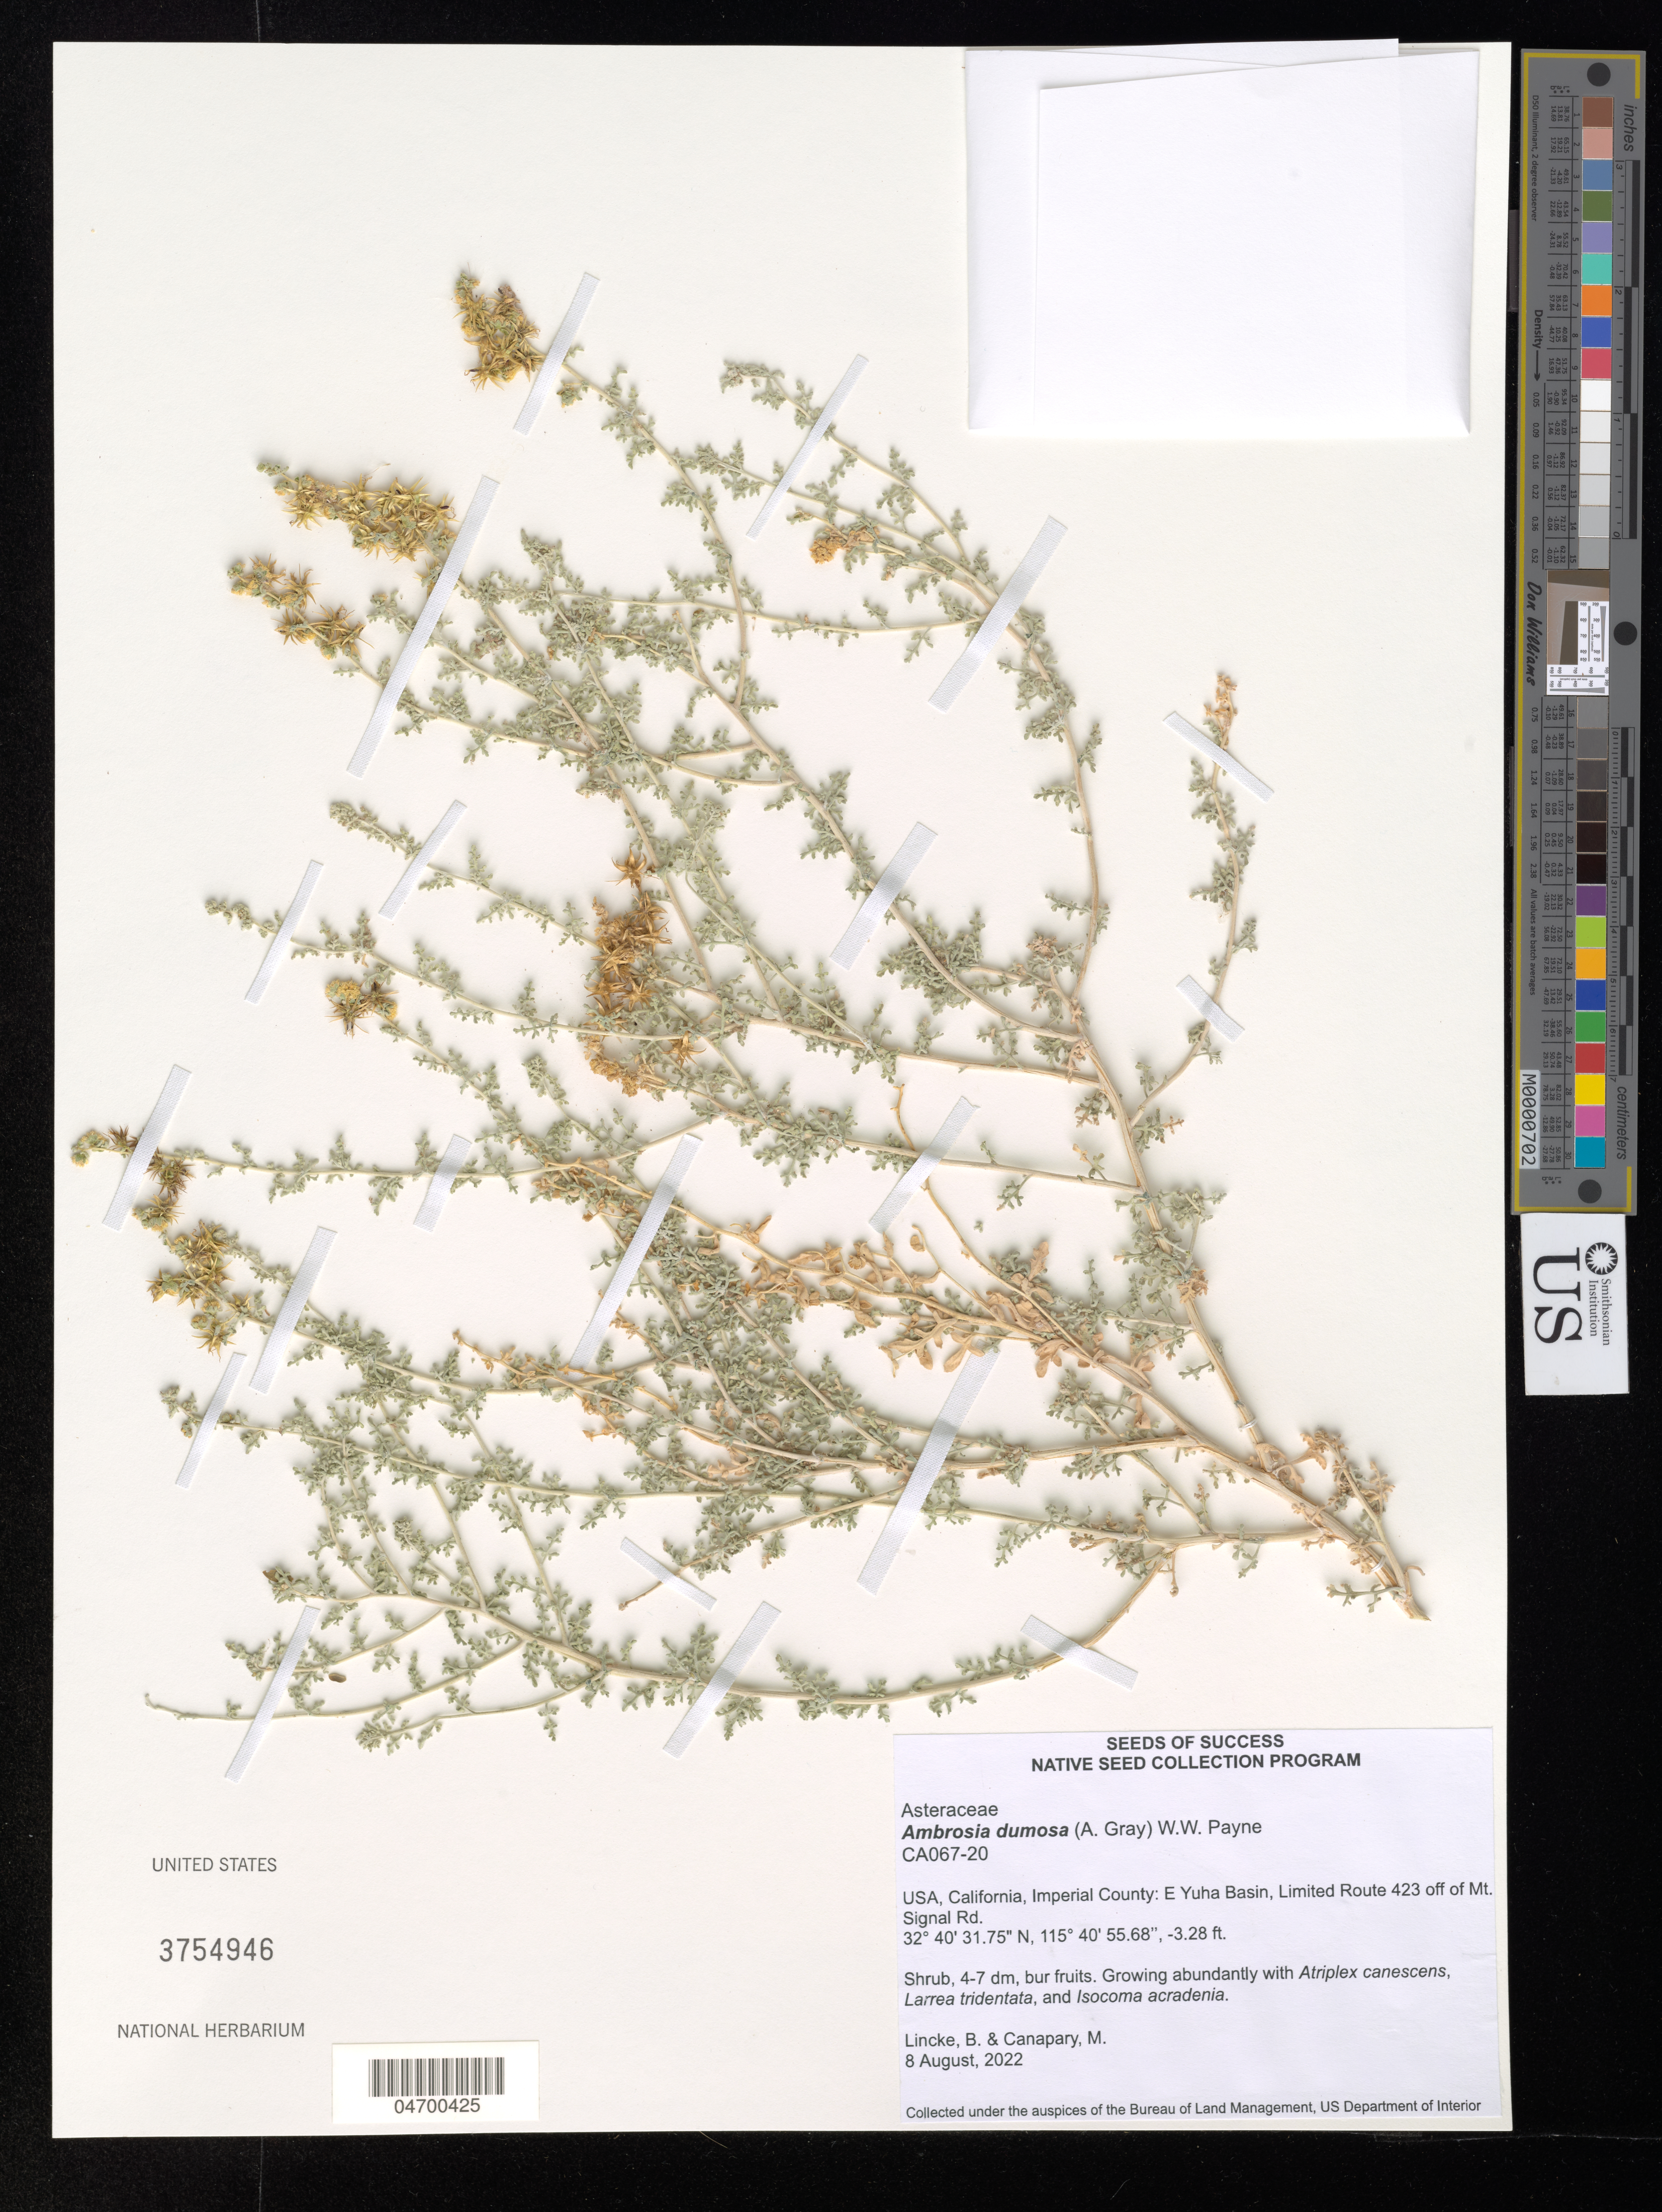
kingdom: Plantae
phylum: Tracheophyta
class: Magnoliopsida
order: Asterales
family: Asteraceae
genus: Ambrosia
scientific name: Ambrosia dumosa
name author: (A. Gray) W.W.Payne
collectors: B. Lincke & I. Engilis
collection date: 2022-08-08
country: United States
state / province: California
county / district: Imperial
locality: Imperial County: E Yuha Basin, Limited Route 423 off of Mt. Signal Rd.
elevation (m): -1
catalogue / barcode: US 3754946